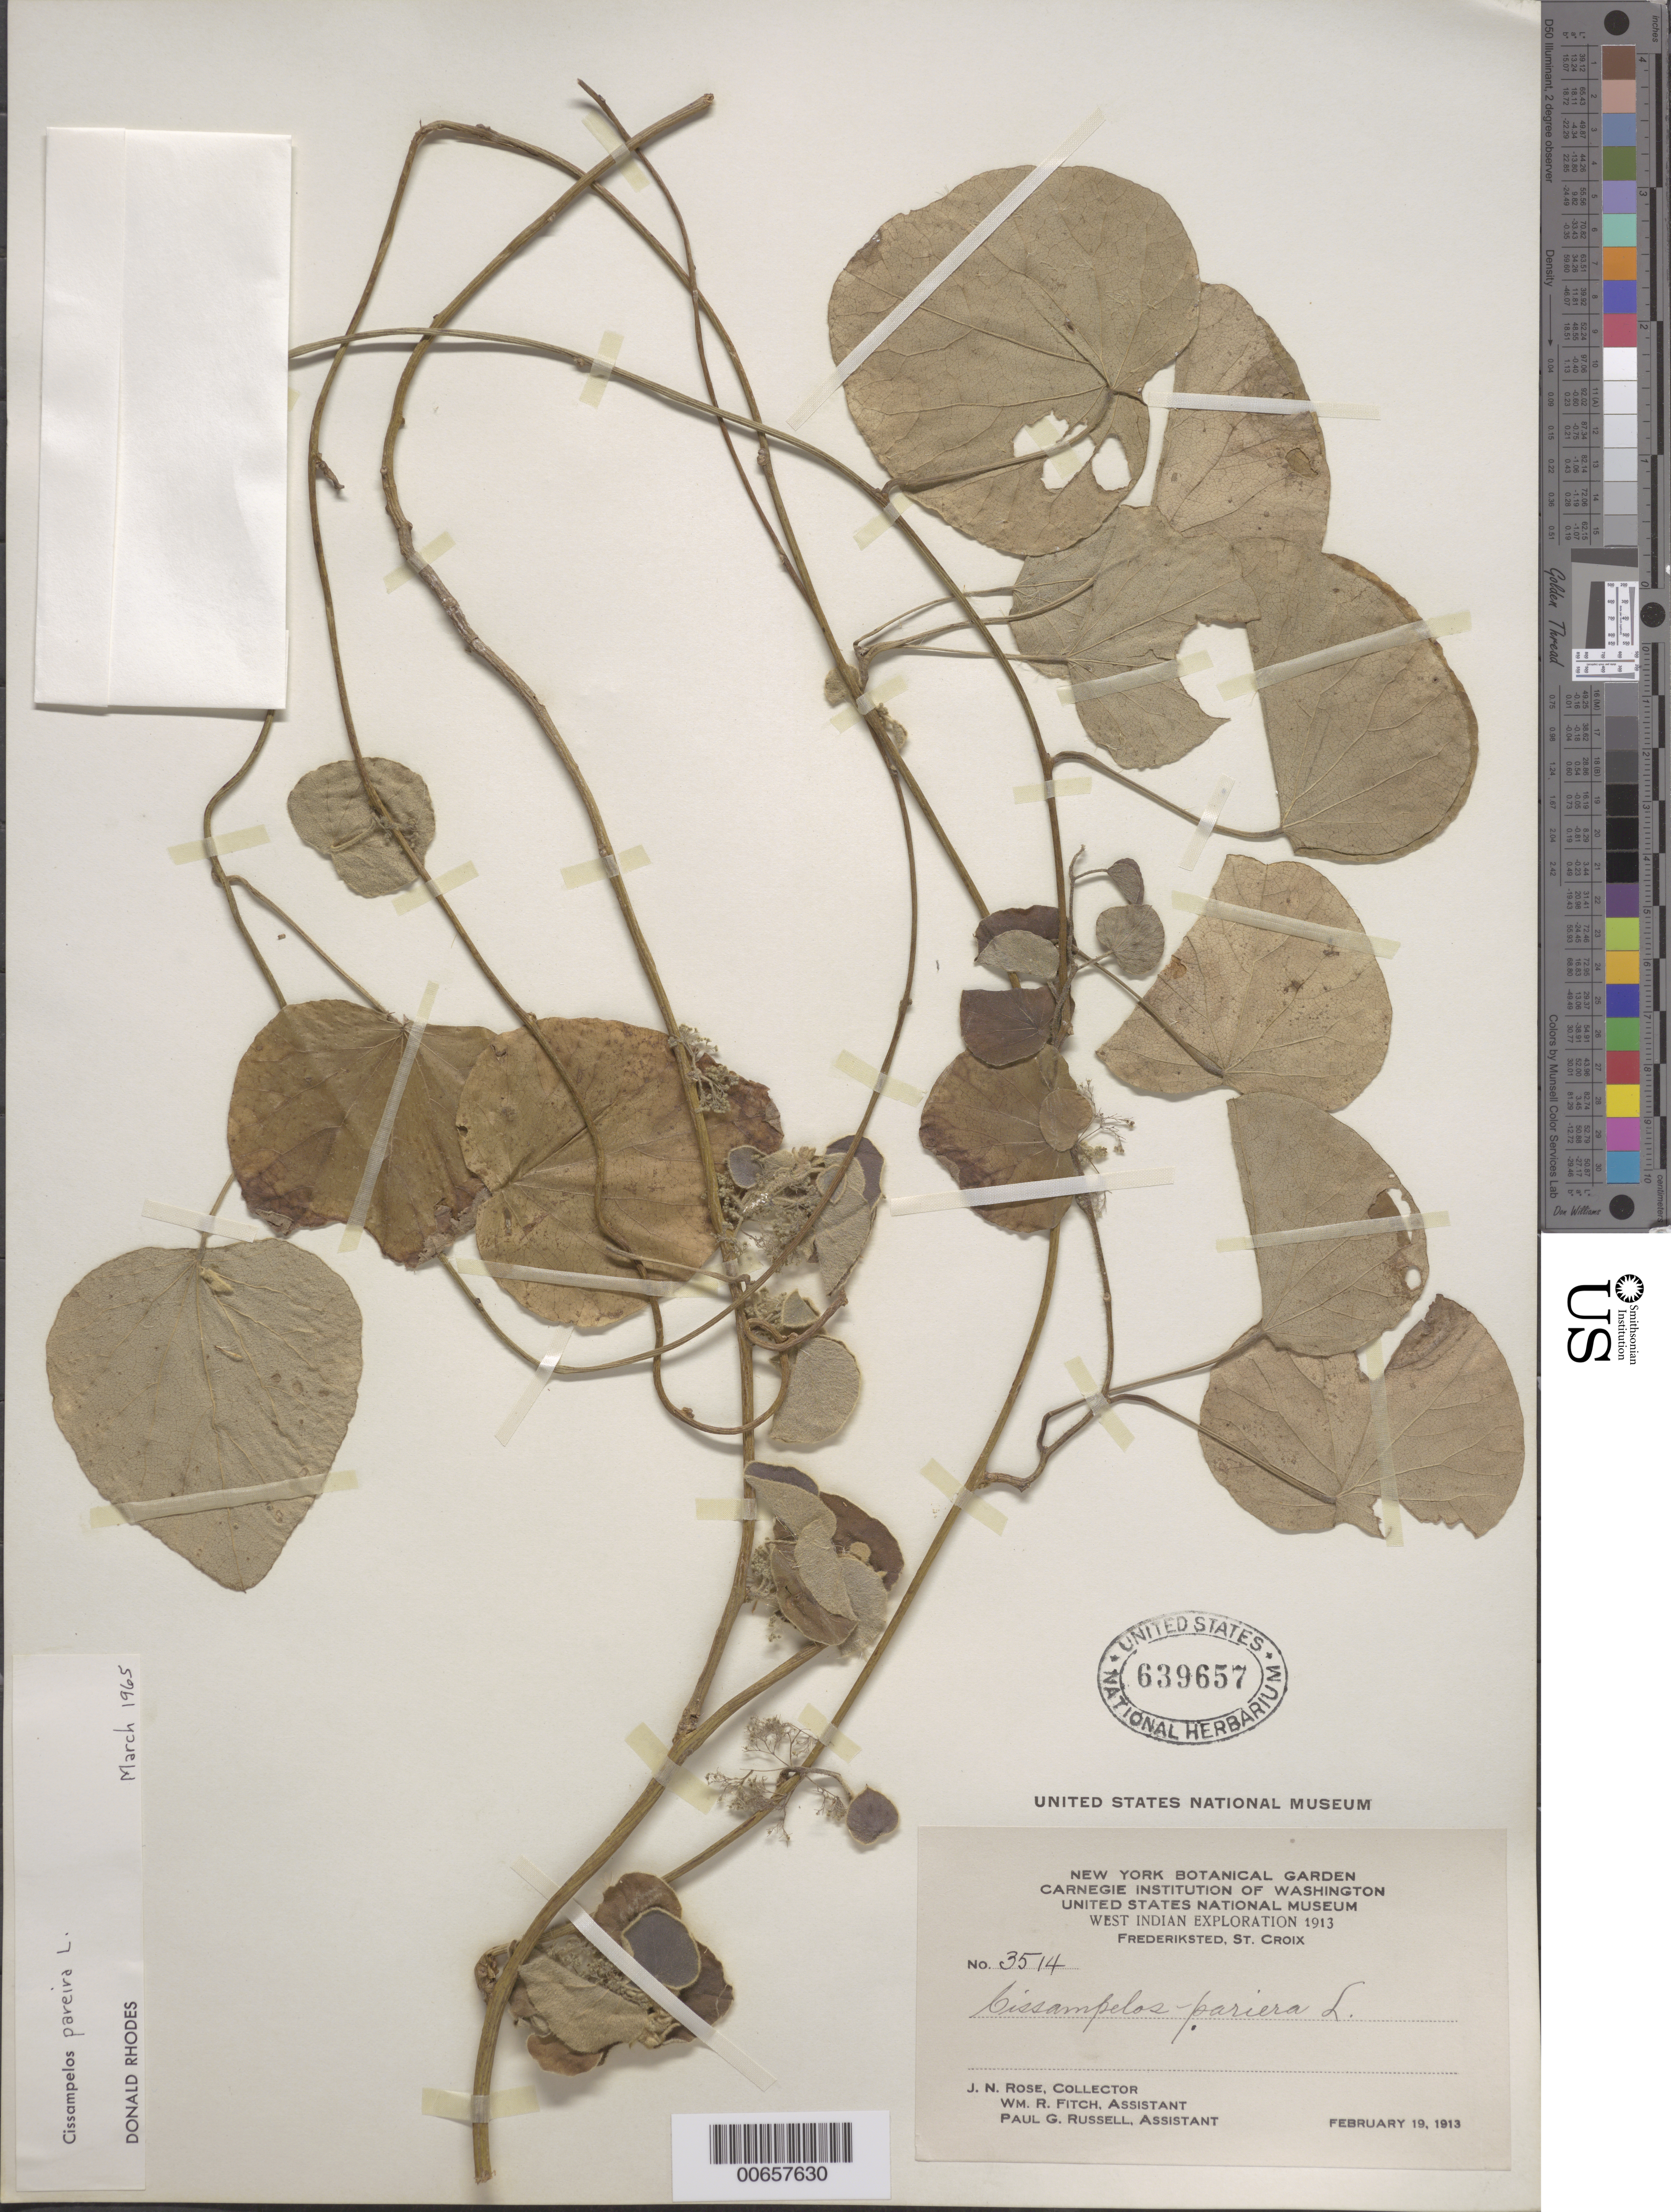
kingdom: Plantae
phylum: Tracheophyta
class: Magnoliopsida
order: Ranunculales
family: Menispermaceae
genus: Cissampelos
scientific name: Cissampelos pareira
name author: L.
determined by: Rhodes, D.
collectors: J. N. Rose, W. R. Fitch & P. G. Russell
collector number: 3514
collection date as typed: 19 Feb 1913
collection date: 1913-02-19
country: U.S. Virgin Islands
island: St. Croix Island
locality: Frederiksted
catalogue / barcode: US 639657